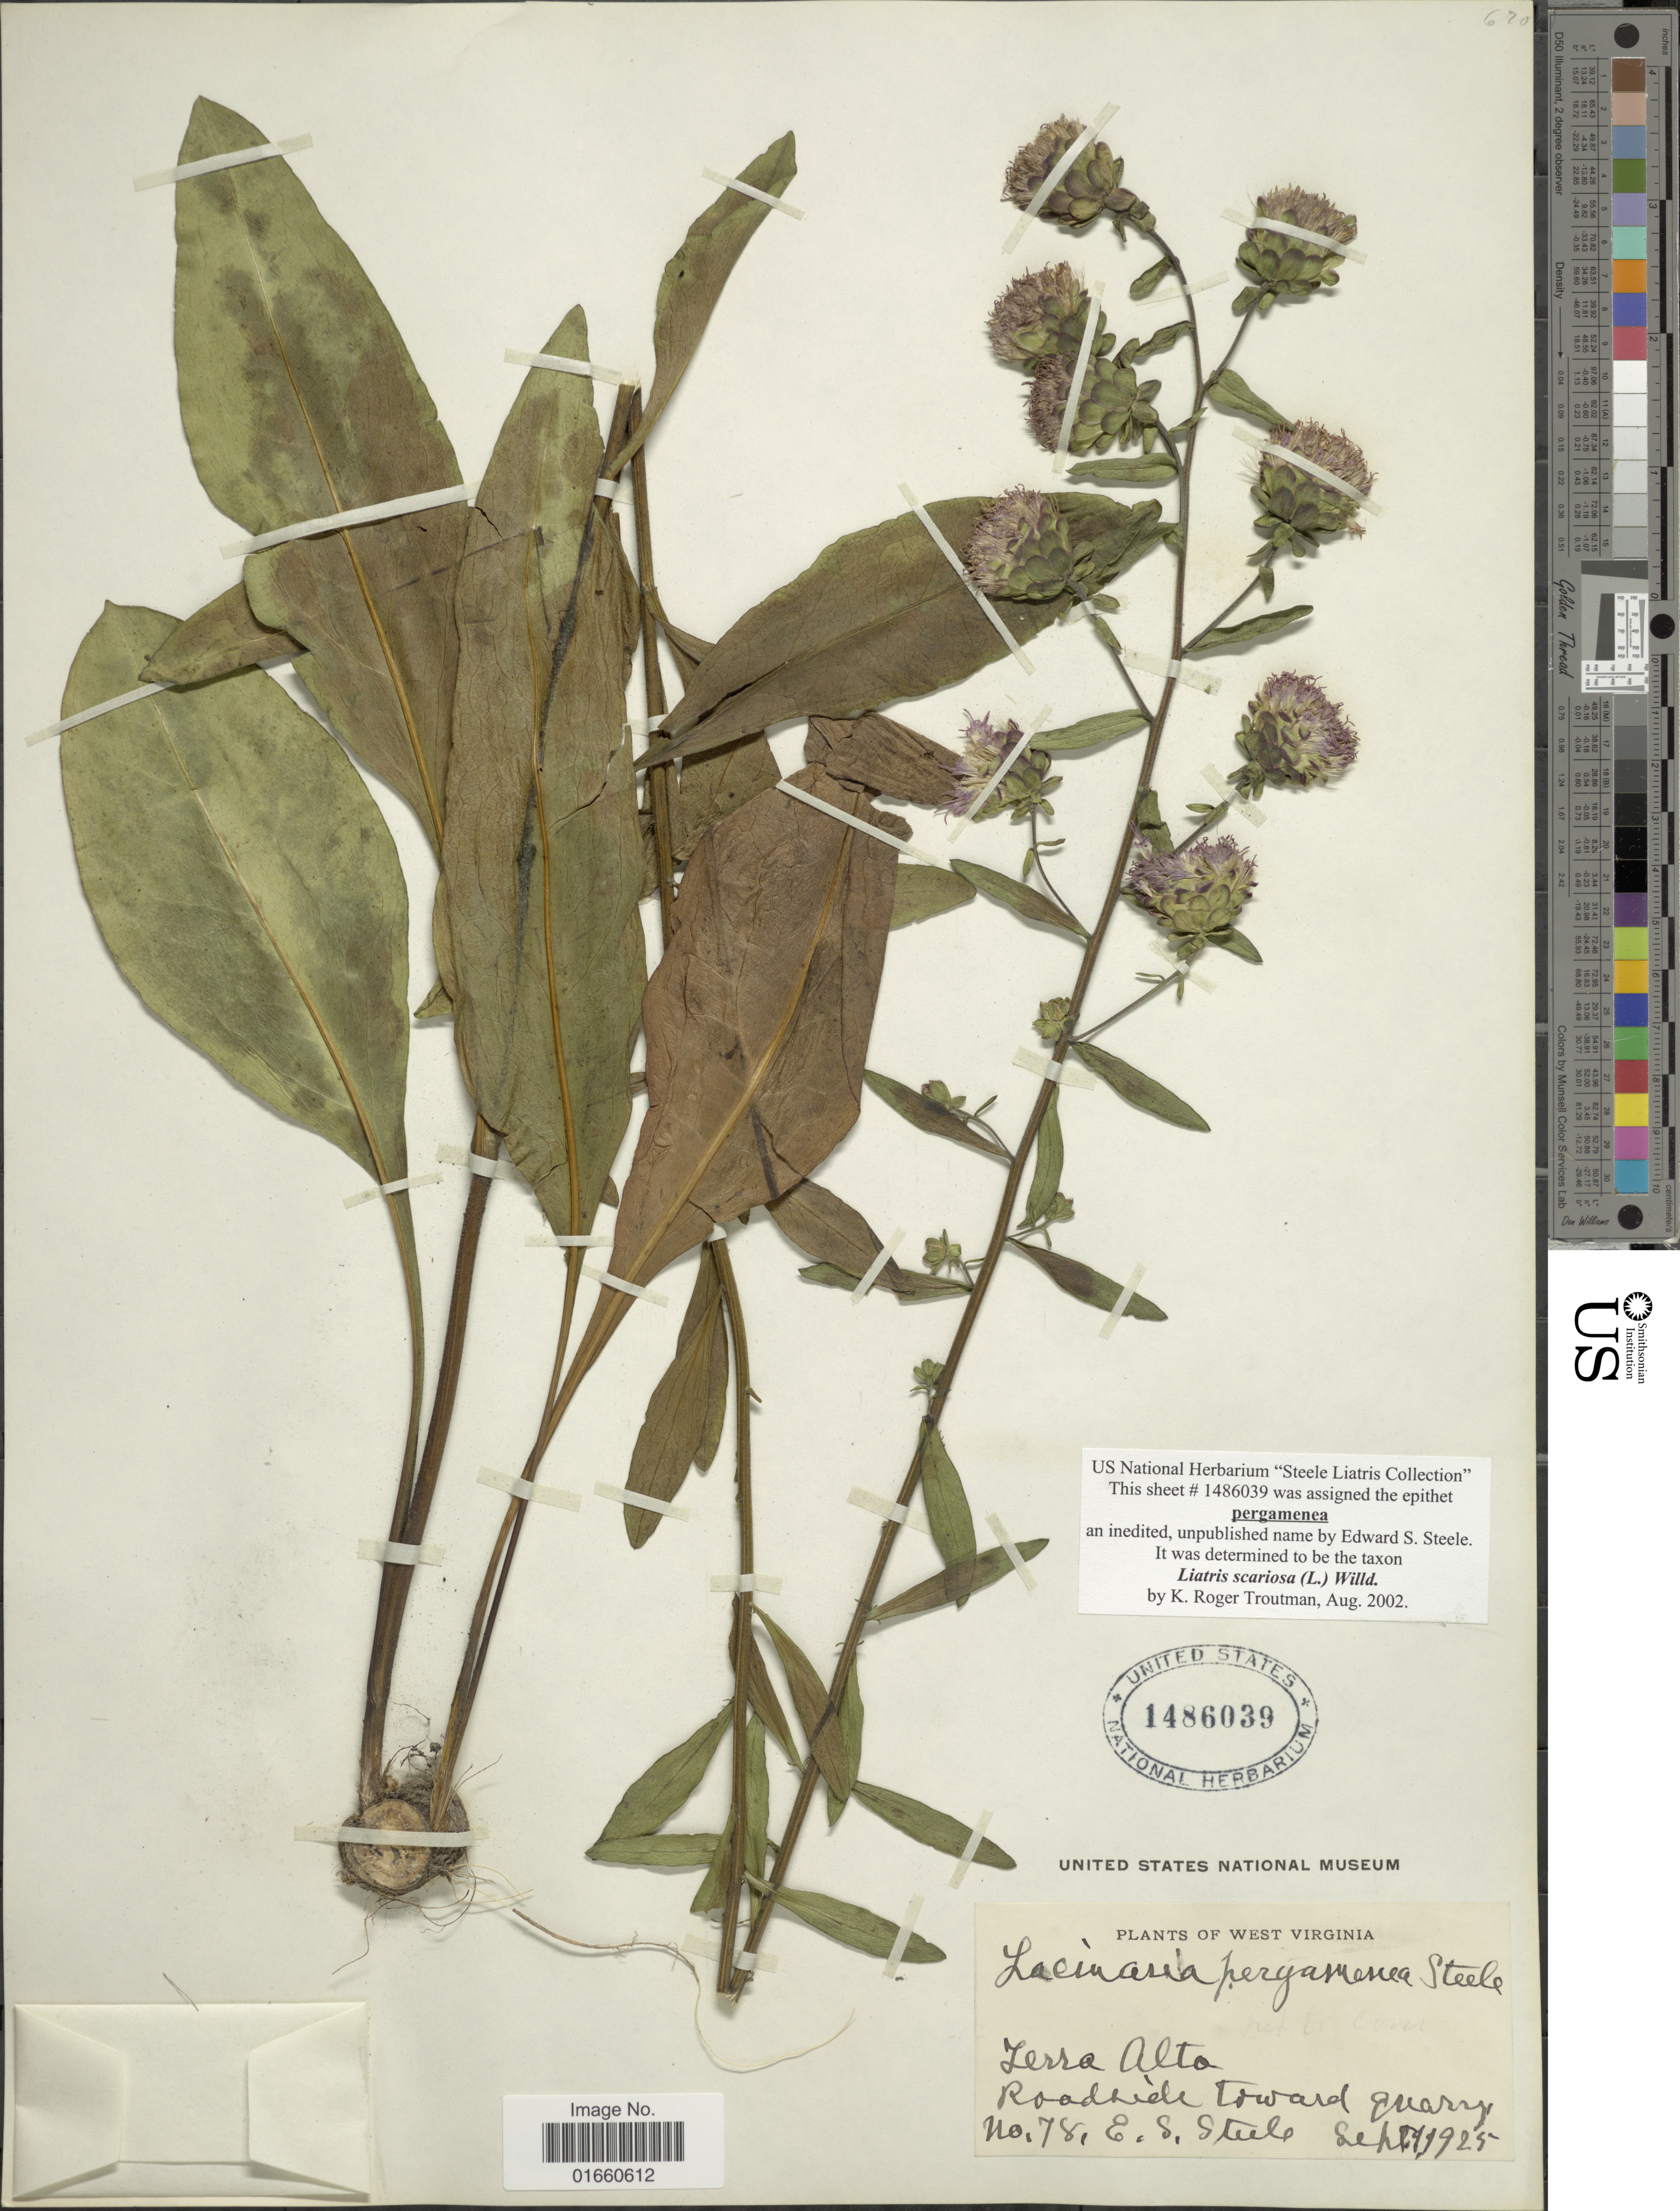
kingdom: Plantae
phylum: Tracheophyta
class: Magnoliopsida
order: Asterales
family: Asteraceae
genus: Liatris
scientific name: Liatris scariosa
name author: (L.) Willd.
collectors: E. Steele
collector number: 78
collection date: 1925-09-01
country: United States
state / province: West Virginia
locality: Terra Alta, Roadside toward quarry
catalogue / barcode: US 1486039